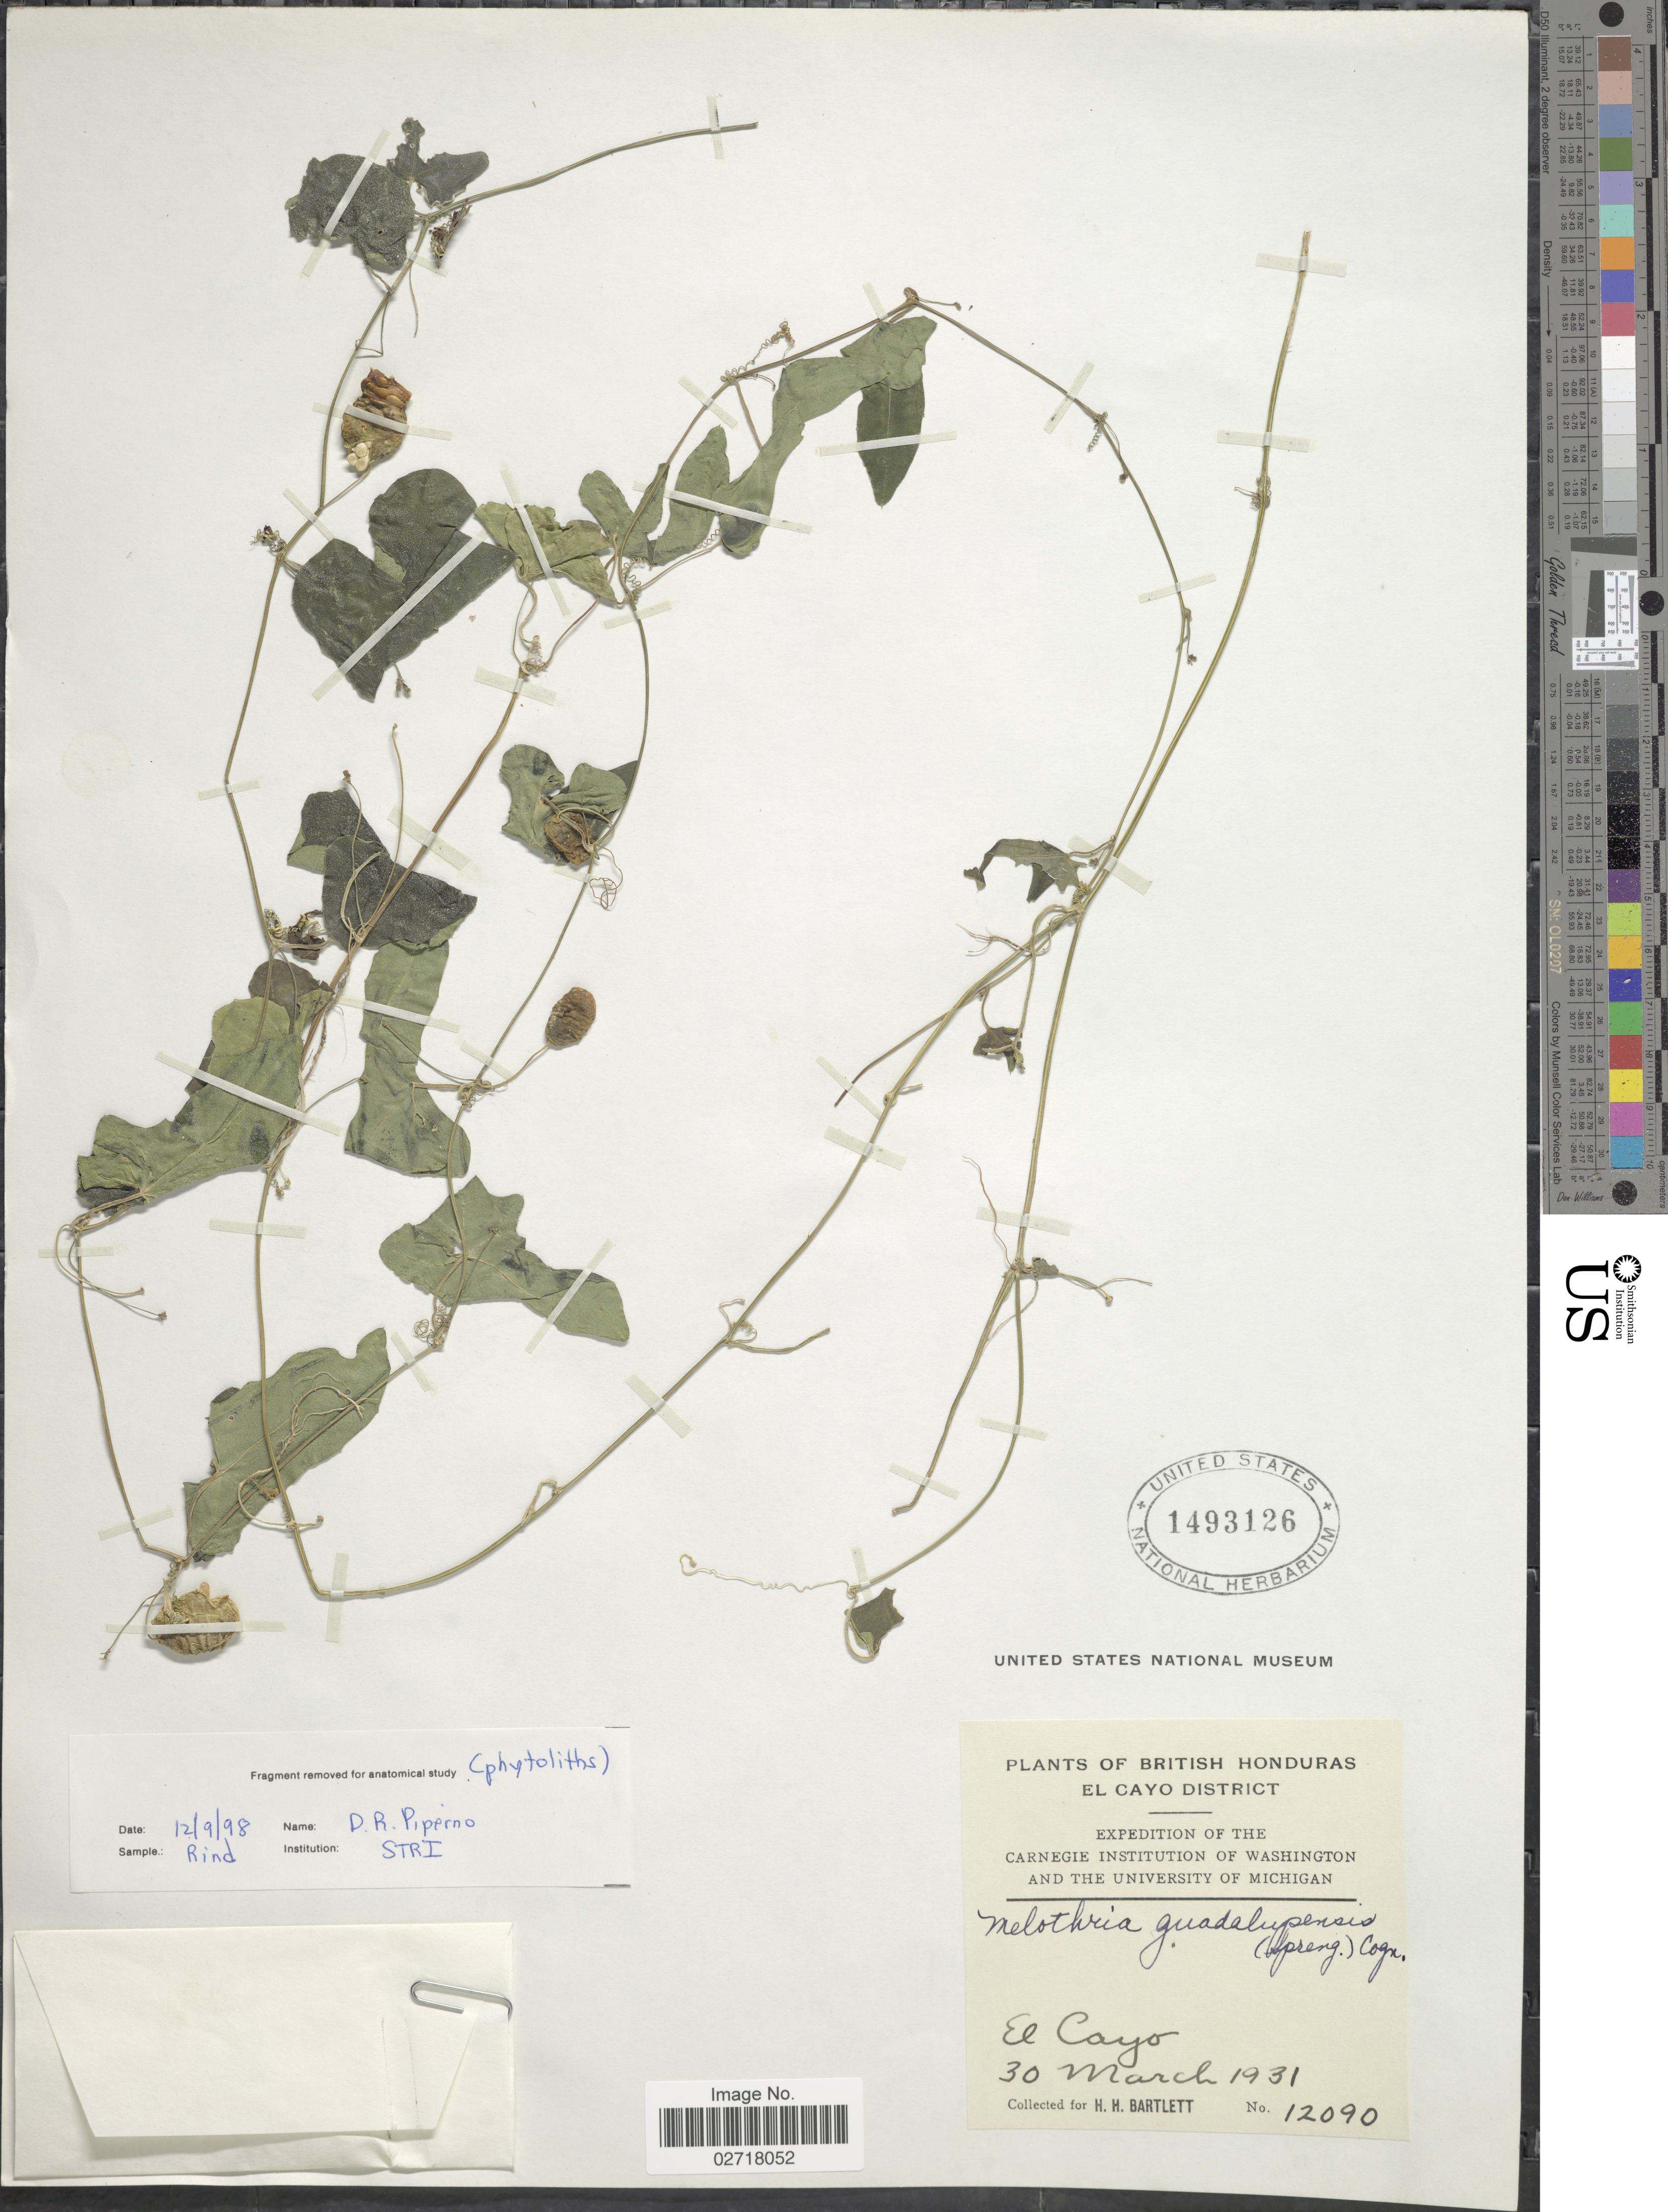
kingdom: Plantae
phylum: Tracheophyta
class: Magnoliopsida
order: Cucurbitales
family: Cucurbitaceae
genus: Melothria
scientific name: Melothria pendula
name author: L.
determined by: U.S. National Herbarium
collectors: H. H. Bartlett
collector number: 12090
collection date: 1931-03-30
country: Belize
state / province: Cayo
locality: British Honduras. El Cayo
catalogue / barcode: US 1493126